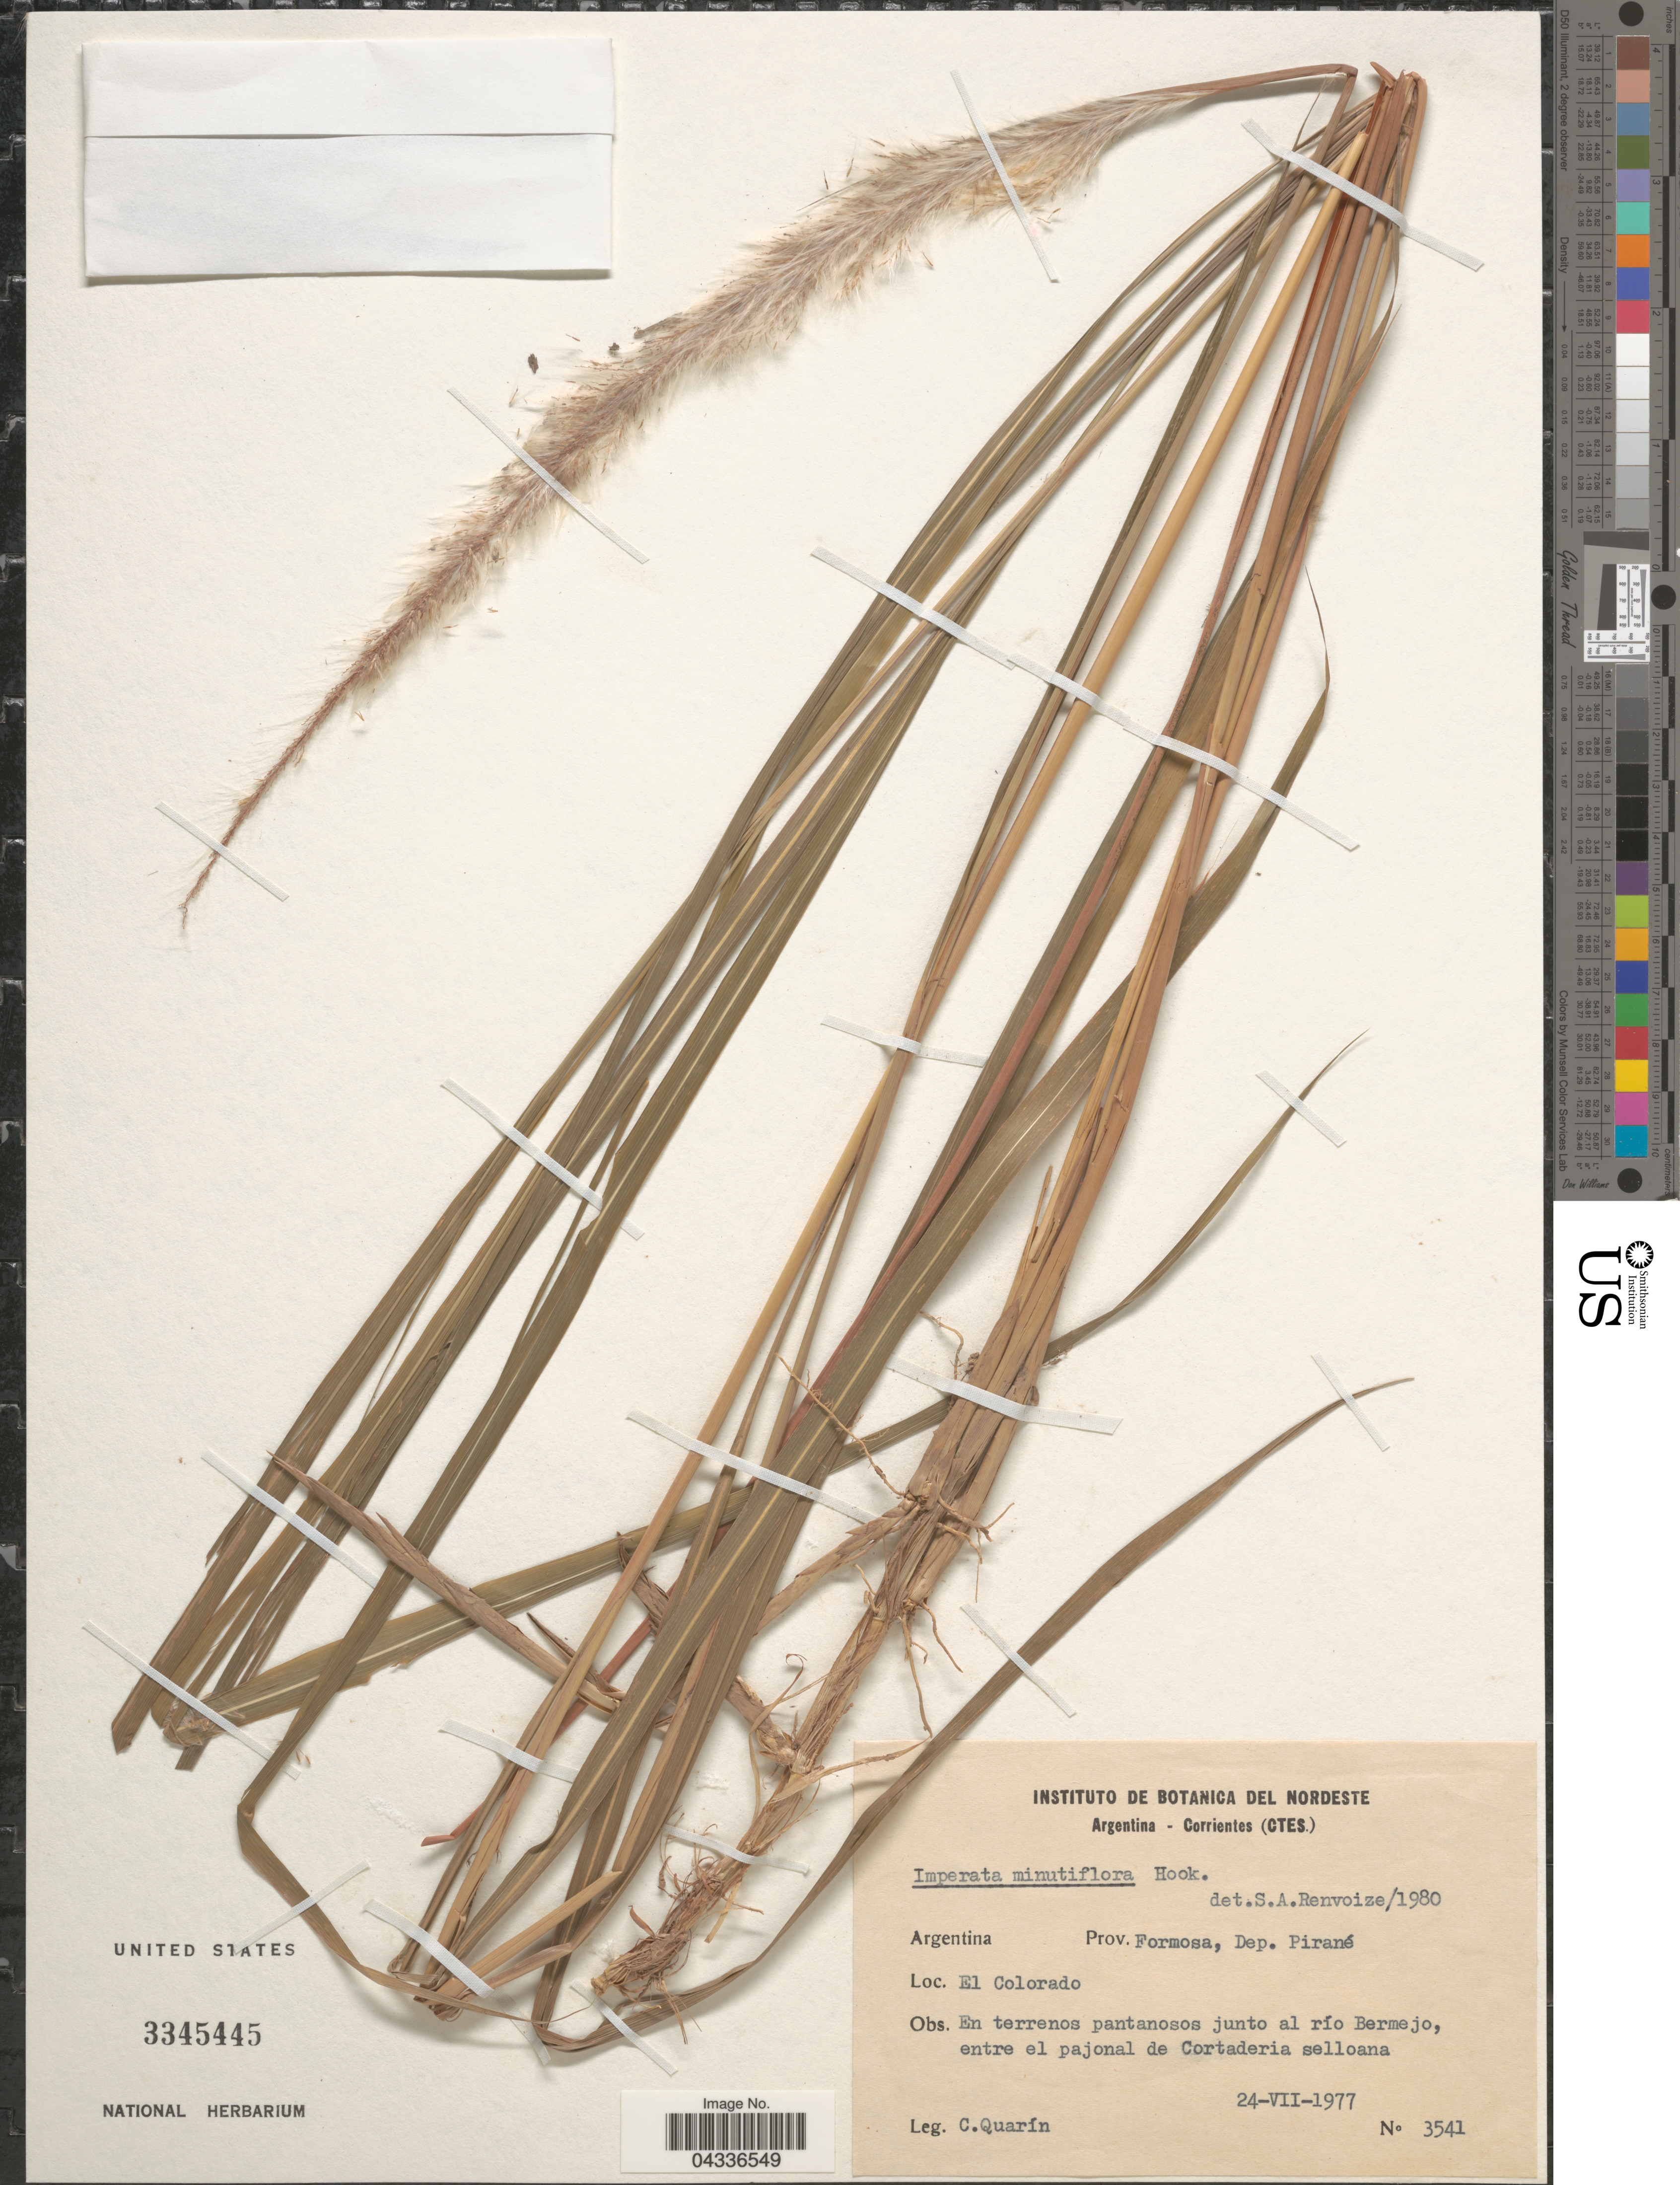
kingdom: Plantae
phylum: Tracheophyta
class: Liliopsida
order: Poales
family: Poaceae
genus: Imperata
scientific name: Imperata minutiflora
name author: Hack.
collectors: C. Quarín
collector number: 3541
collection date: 1977-07-24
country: Argentina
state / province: Formosa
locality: Dep. Pirané. El Colorado. En terrenos pantanosos junto al río Bermejo, entre el pajonal de Cortaderia selloana.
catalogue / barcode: US 3345445